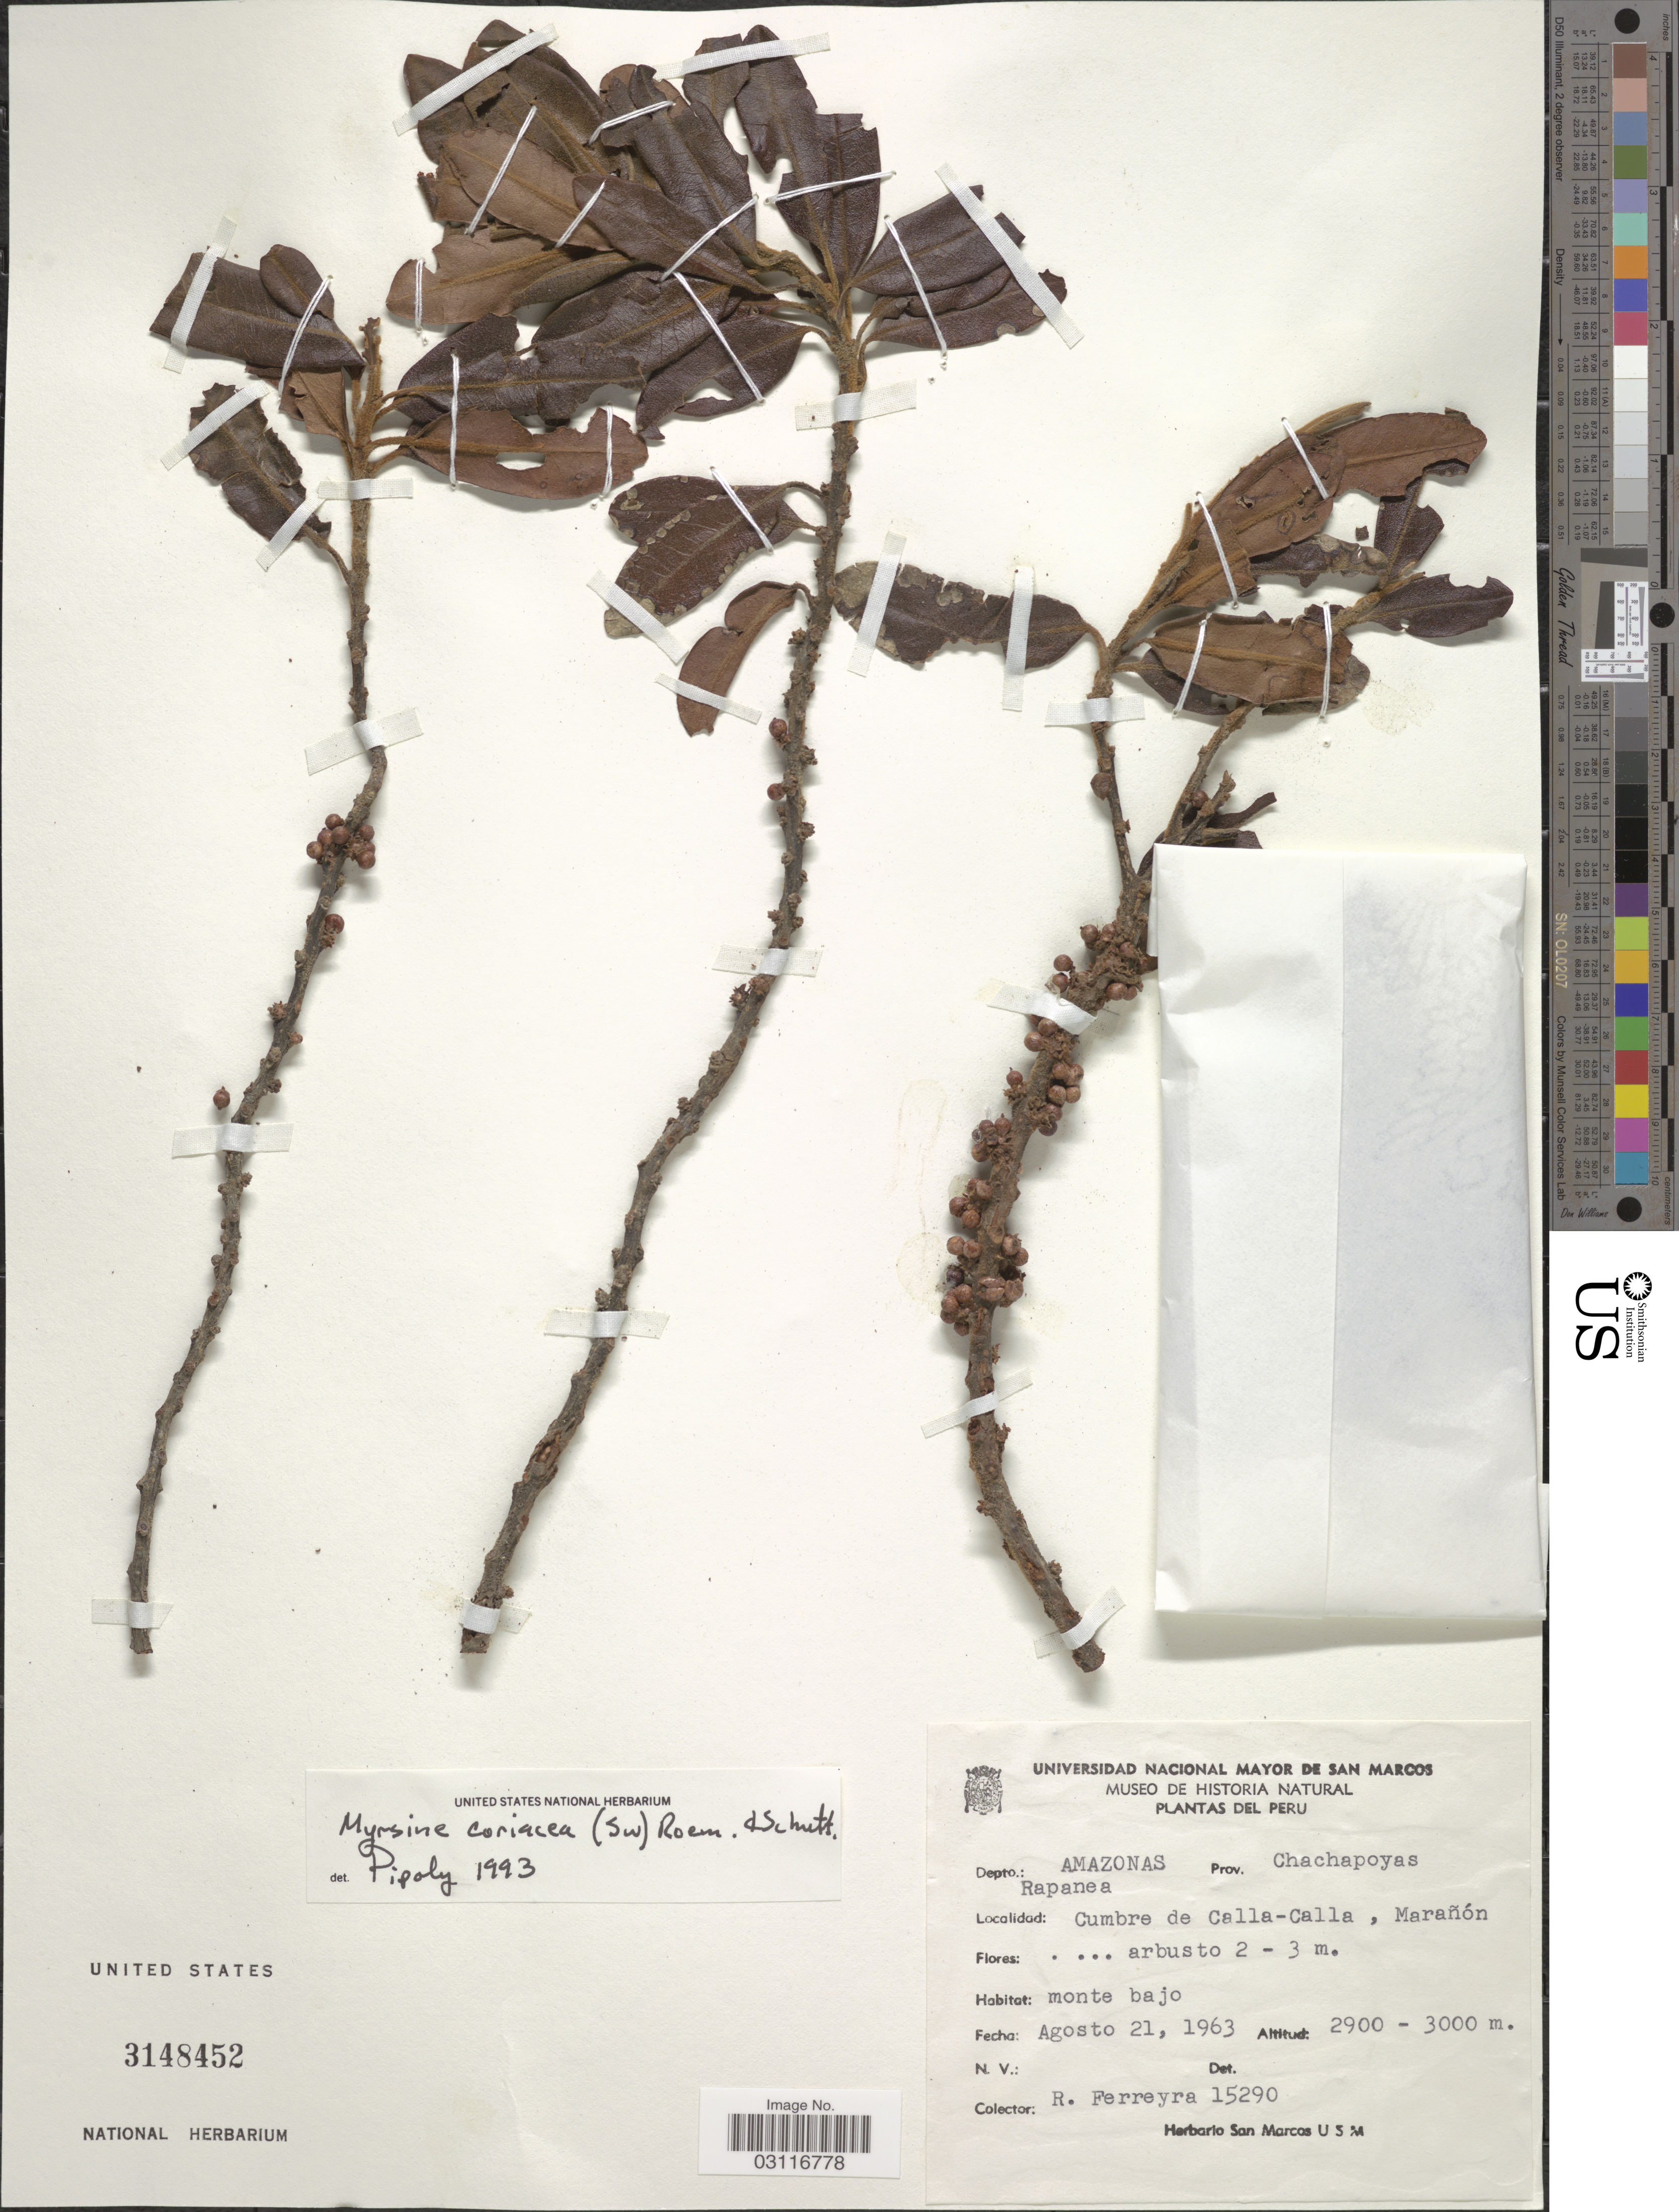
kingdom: Plantae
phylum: Tracheophyta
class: Magnoliopsida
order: Ericales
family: Primulaceae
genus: Myrsine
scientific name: Myrsine coriacea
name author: (Sw.) R. Br. ex Roem. & Schult.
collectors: R. A. Ferreyra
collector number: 15290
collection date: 1963-08-21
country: Peru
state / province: Amazonas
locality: Depto.: Amazonas, Prov. Chachapoyas, Cumbre de Calla-Calla, Marañón.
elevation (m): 2900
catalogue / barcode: US 3148452